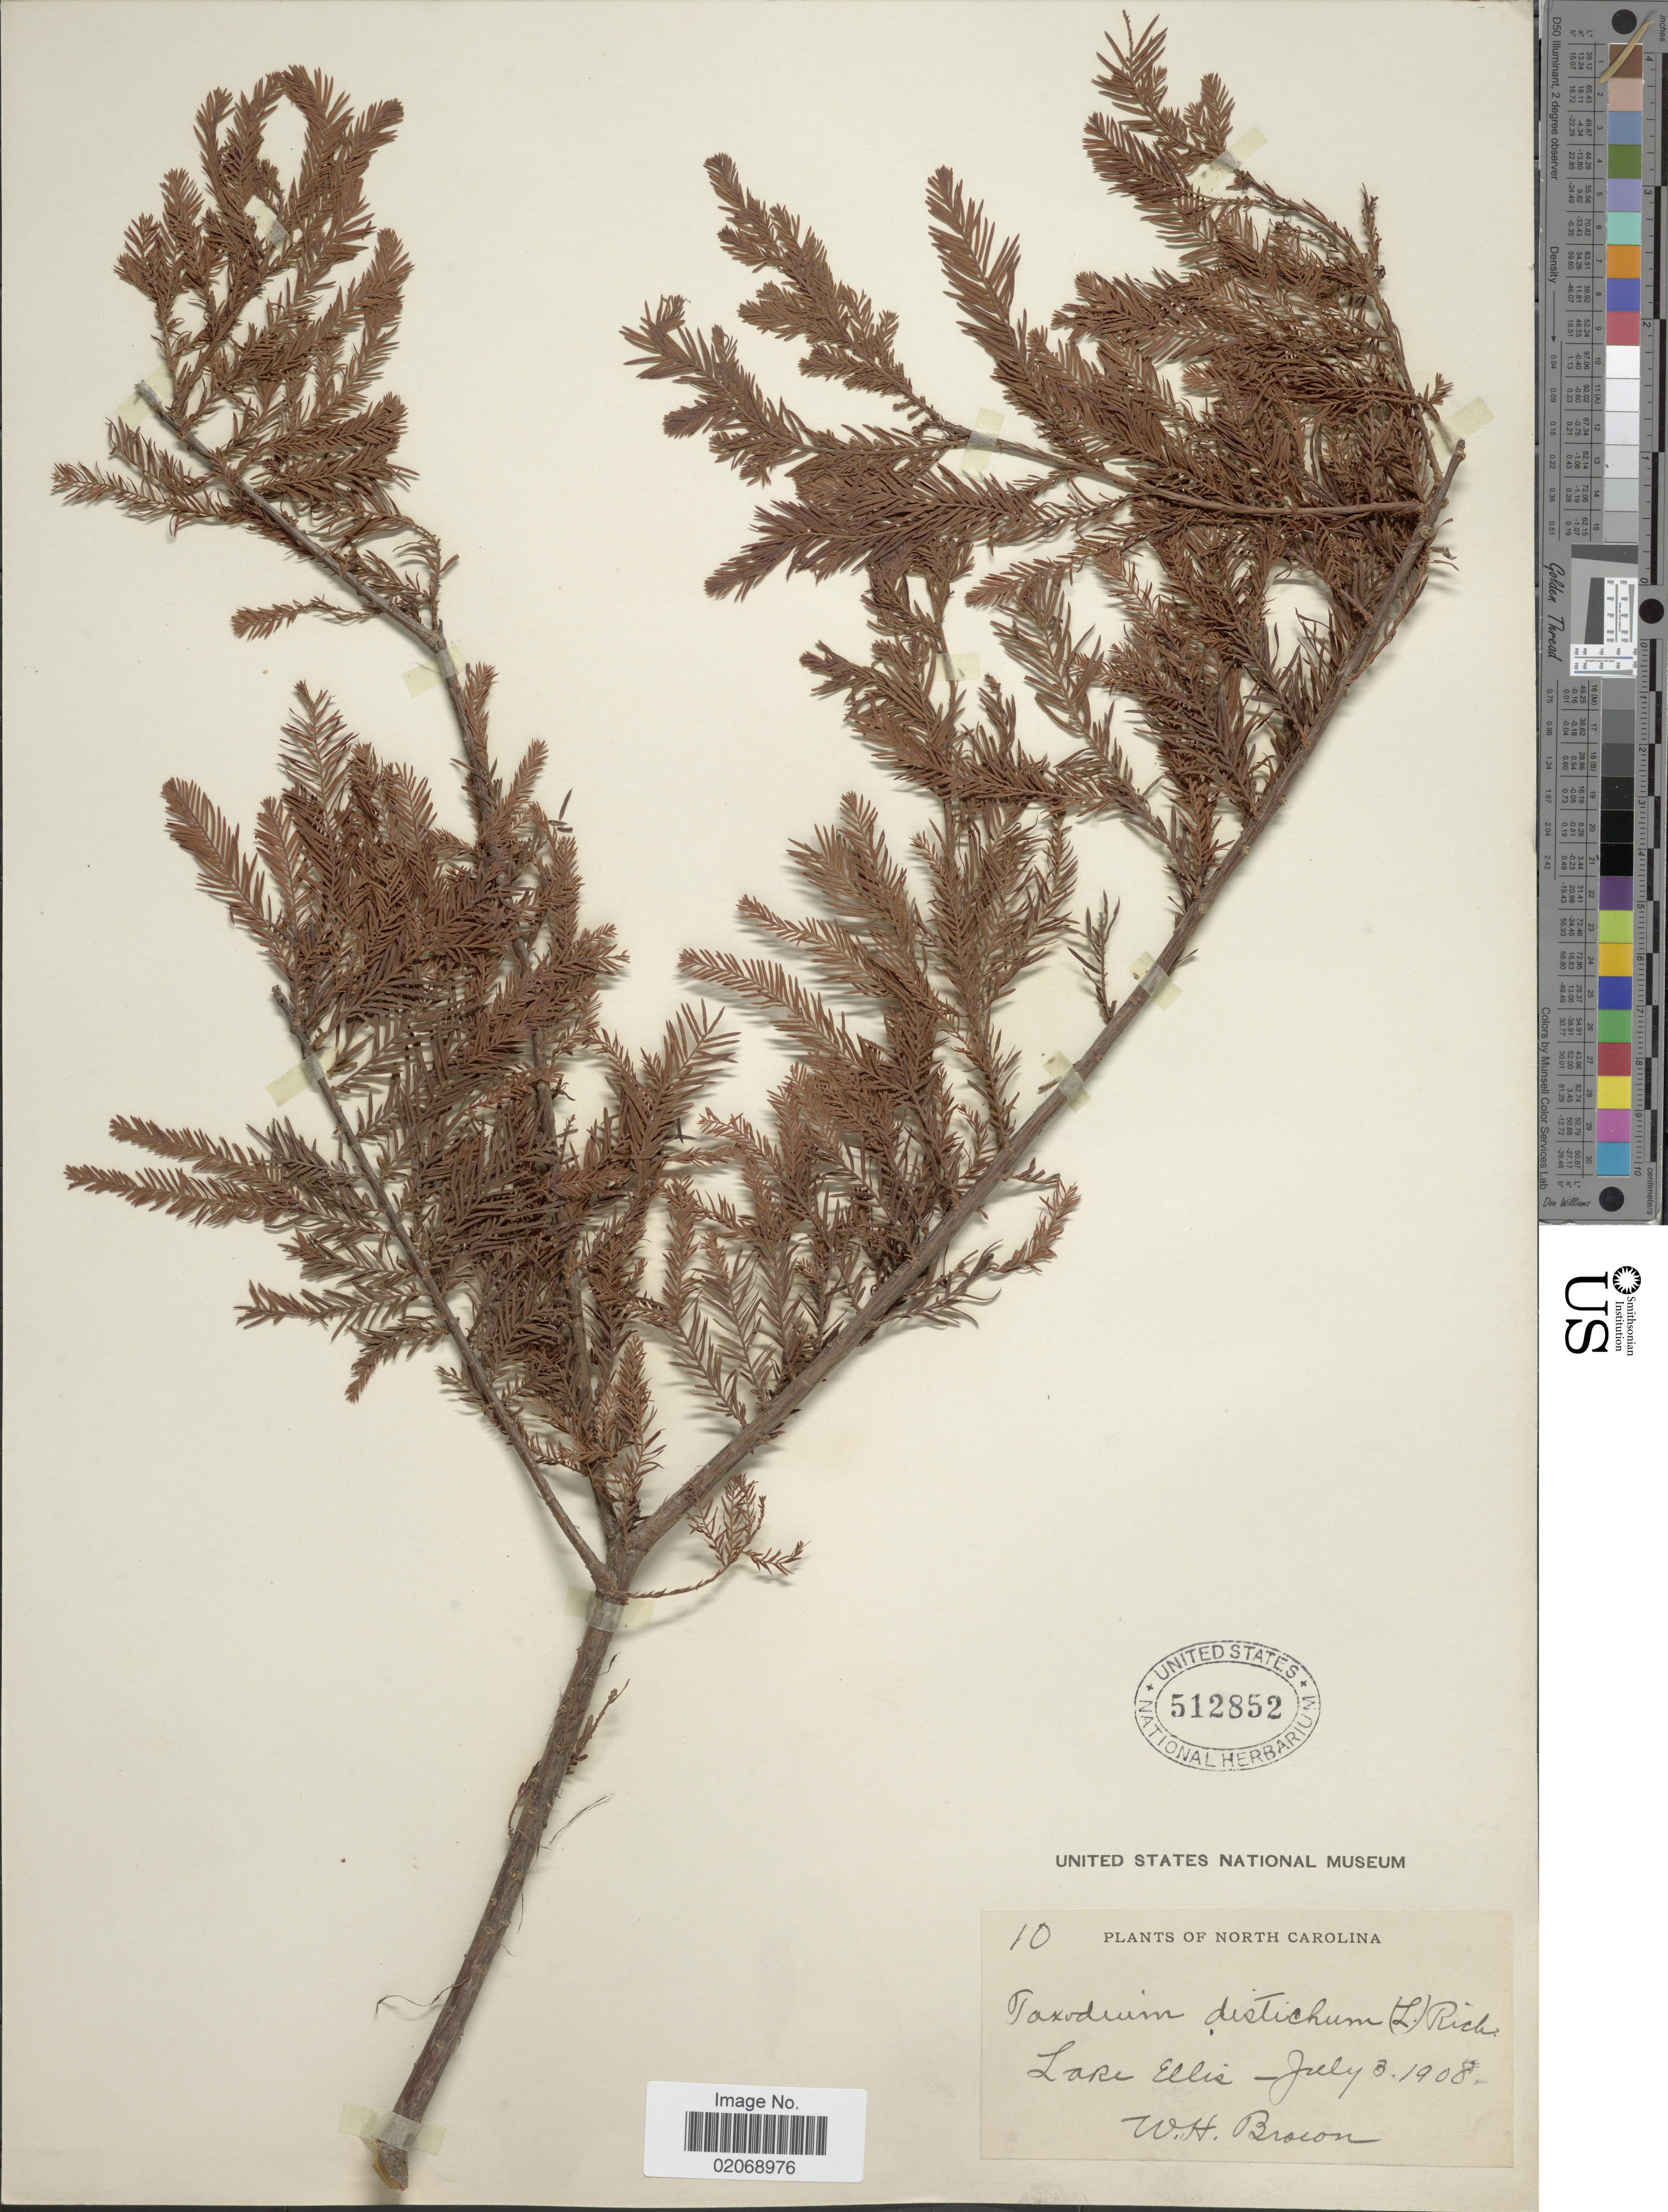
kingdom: Plantae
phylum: Tracheophyta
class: Pinopsida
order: Pinales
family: Cupressaceae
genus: Taxodium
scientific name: Taxodium distichum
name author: (L.) Rich.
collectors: W. H. Brown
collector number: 10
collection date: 1908-07-03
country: United States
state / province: North Carolina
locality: Lake Ellis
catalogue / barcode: US 512852